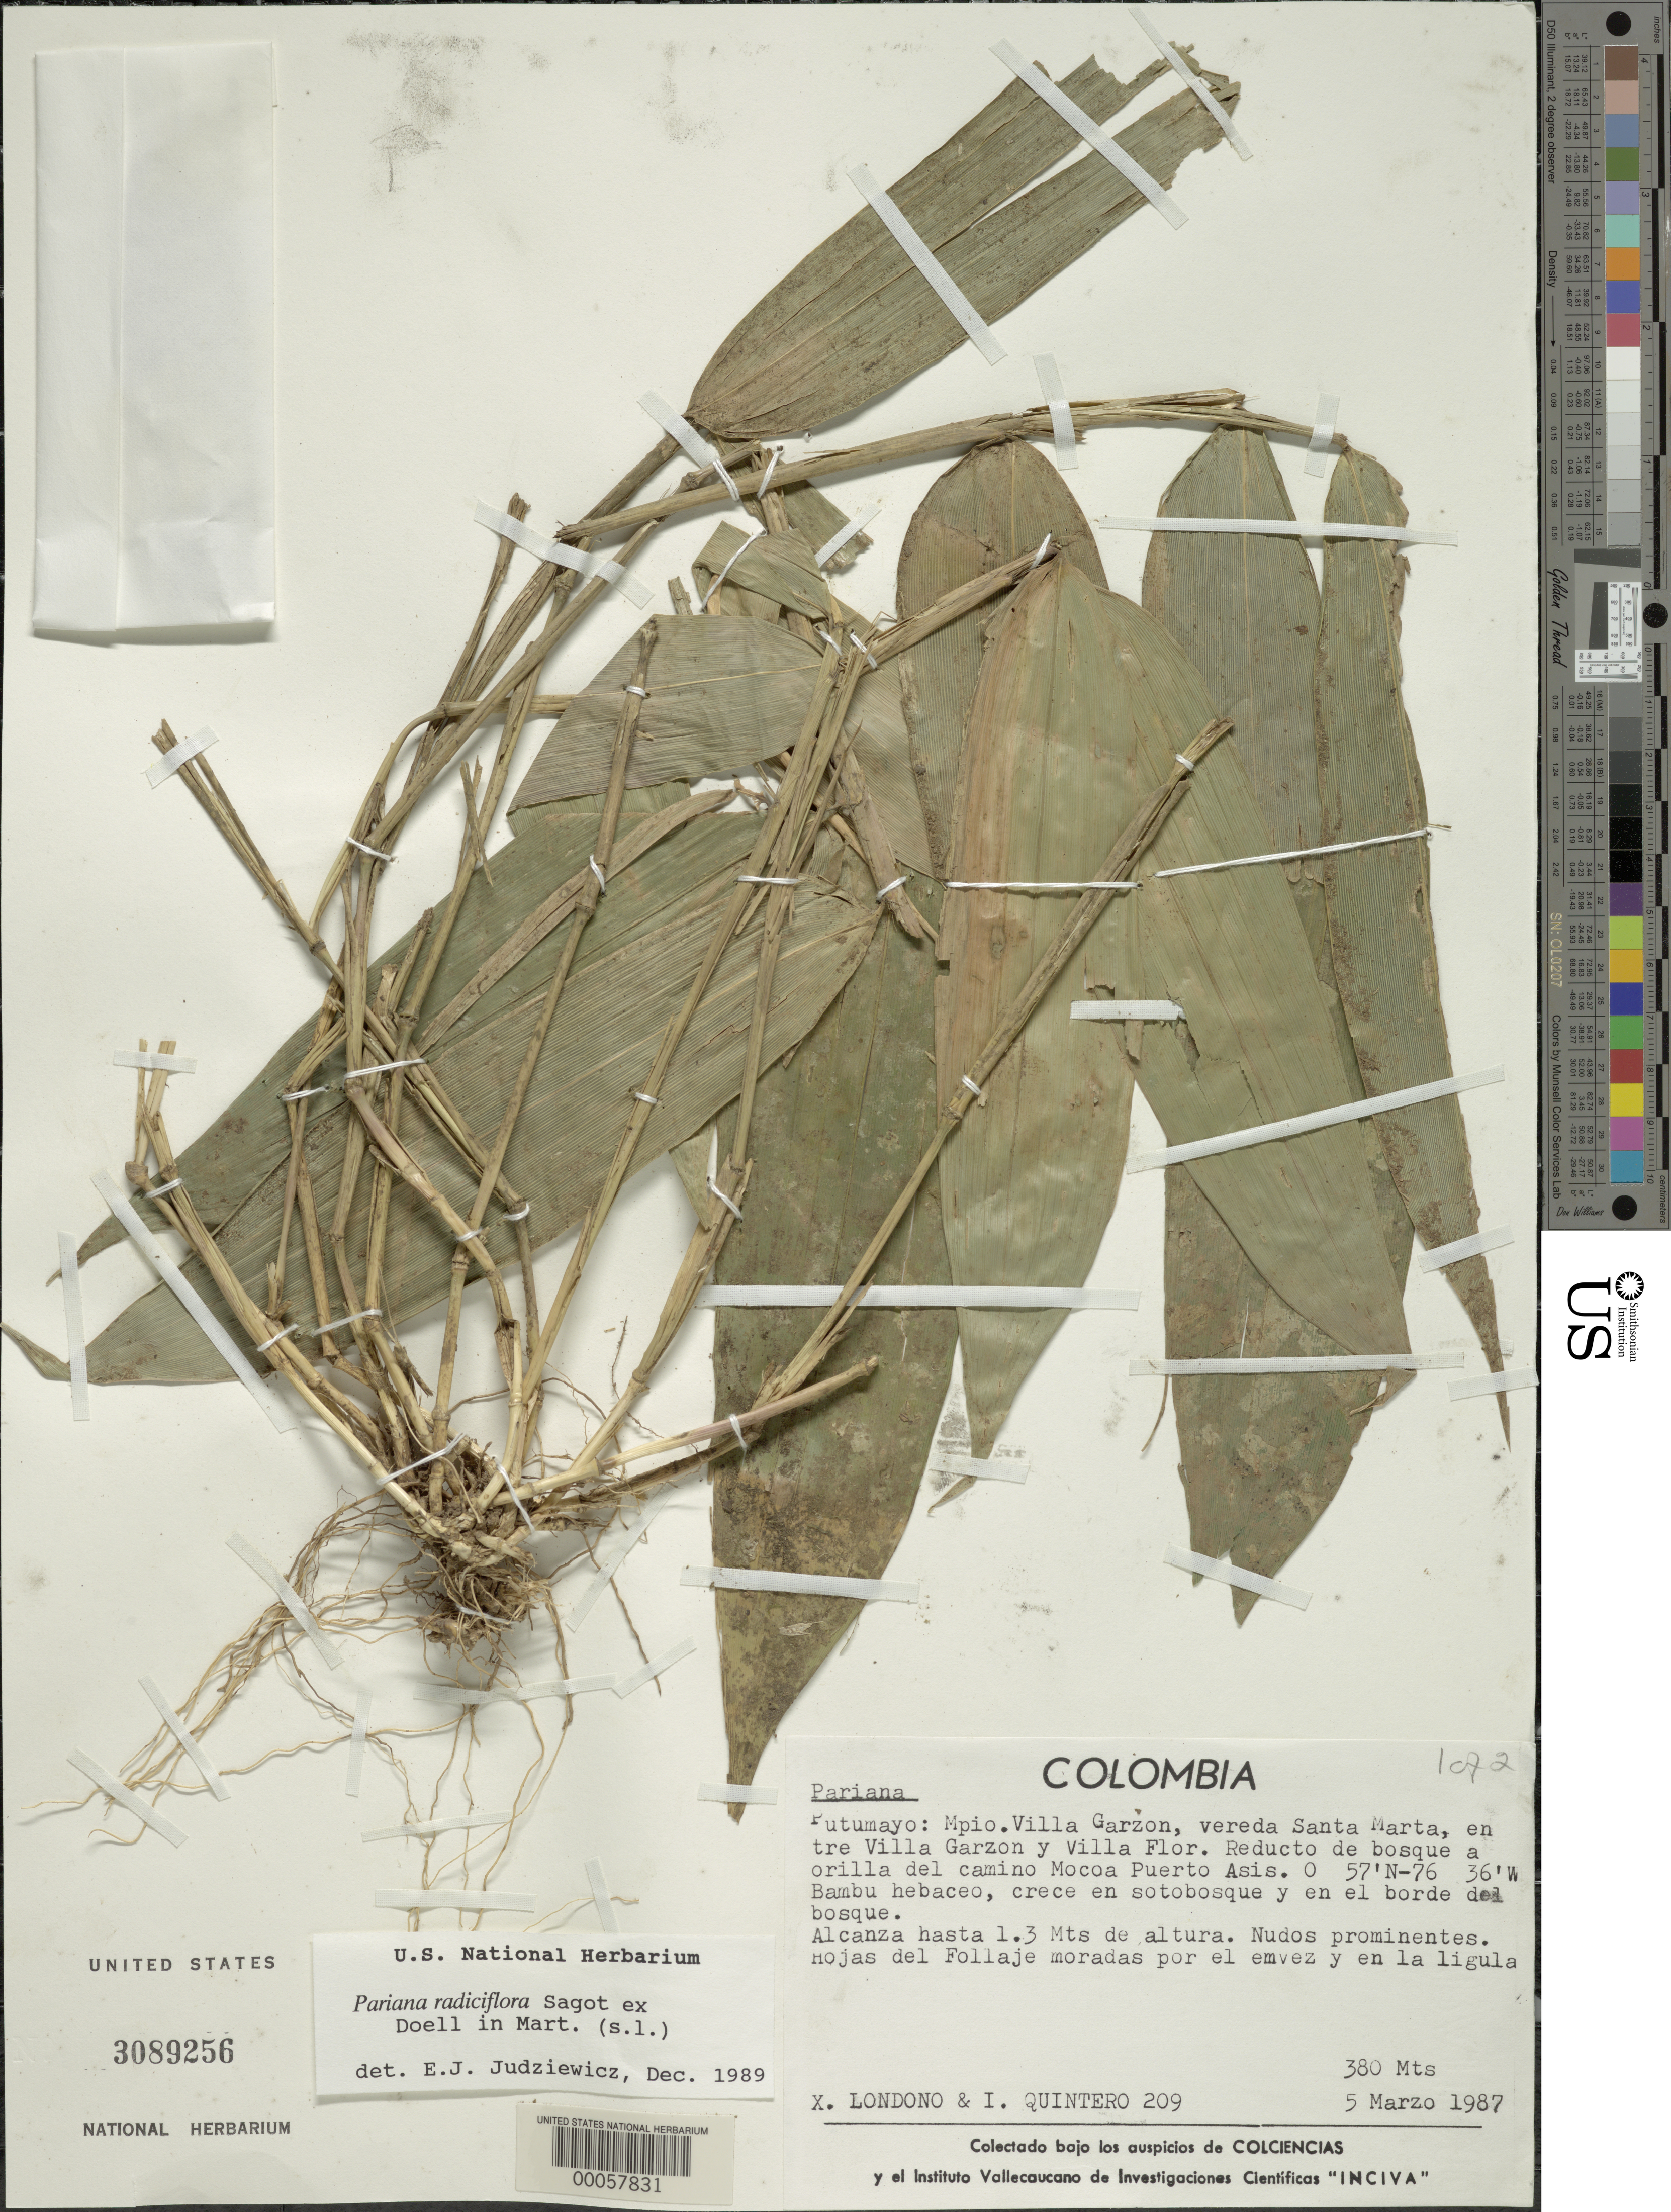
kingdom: Plantae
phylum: Tracheophyta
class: Liliopsida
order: Poales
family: Poaceae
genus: Pariana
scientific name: Pariana sp.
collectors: X. Londoño & I. Quintero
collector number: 209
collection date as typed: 05 Mar 1987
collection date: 1987-03-05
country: Colombia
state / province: Putumayo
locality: Mun. VillaGarzon (?), Santa Marta Trail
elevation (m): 380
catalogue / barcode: US 3089256